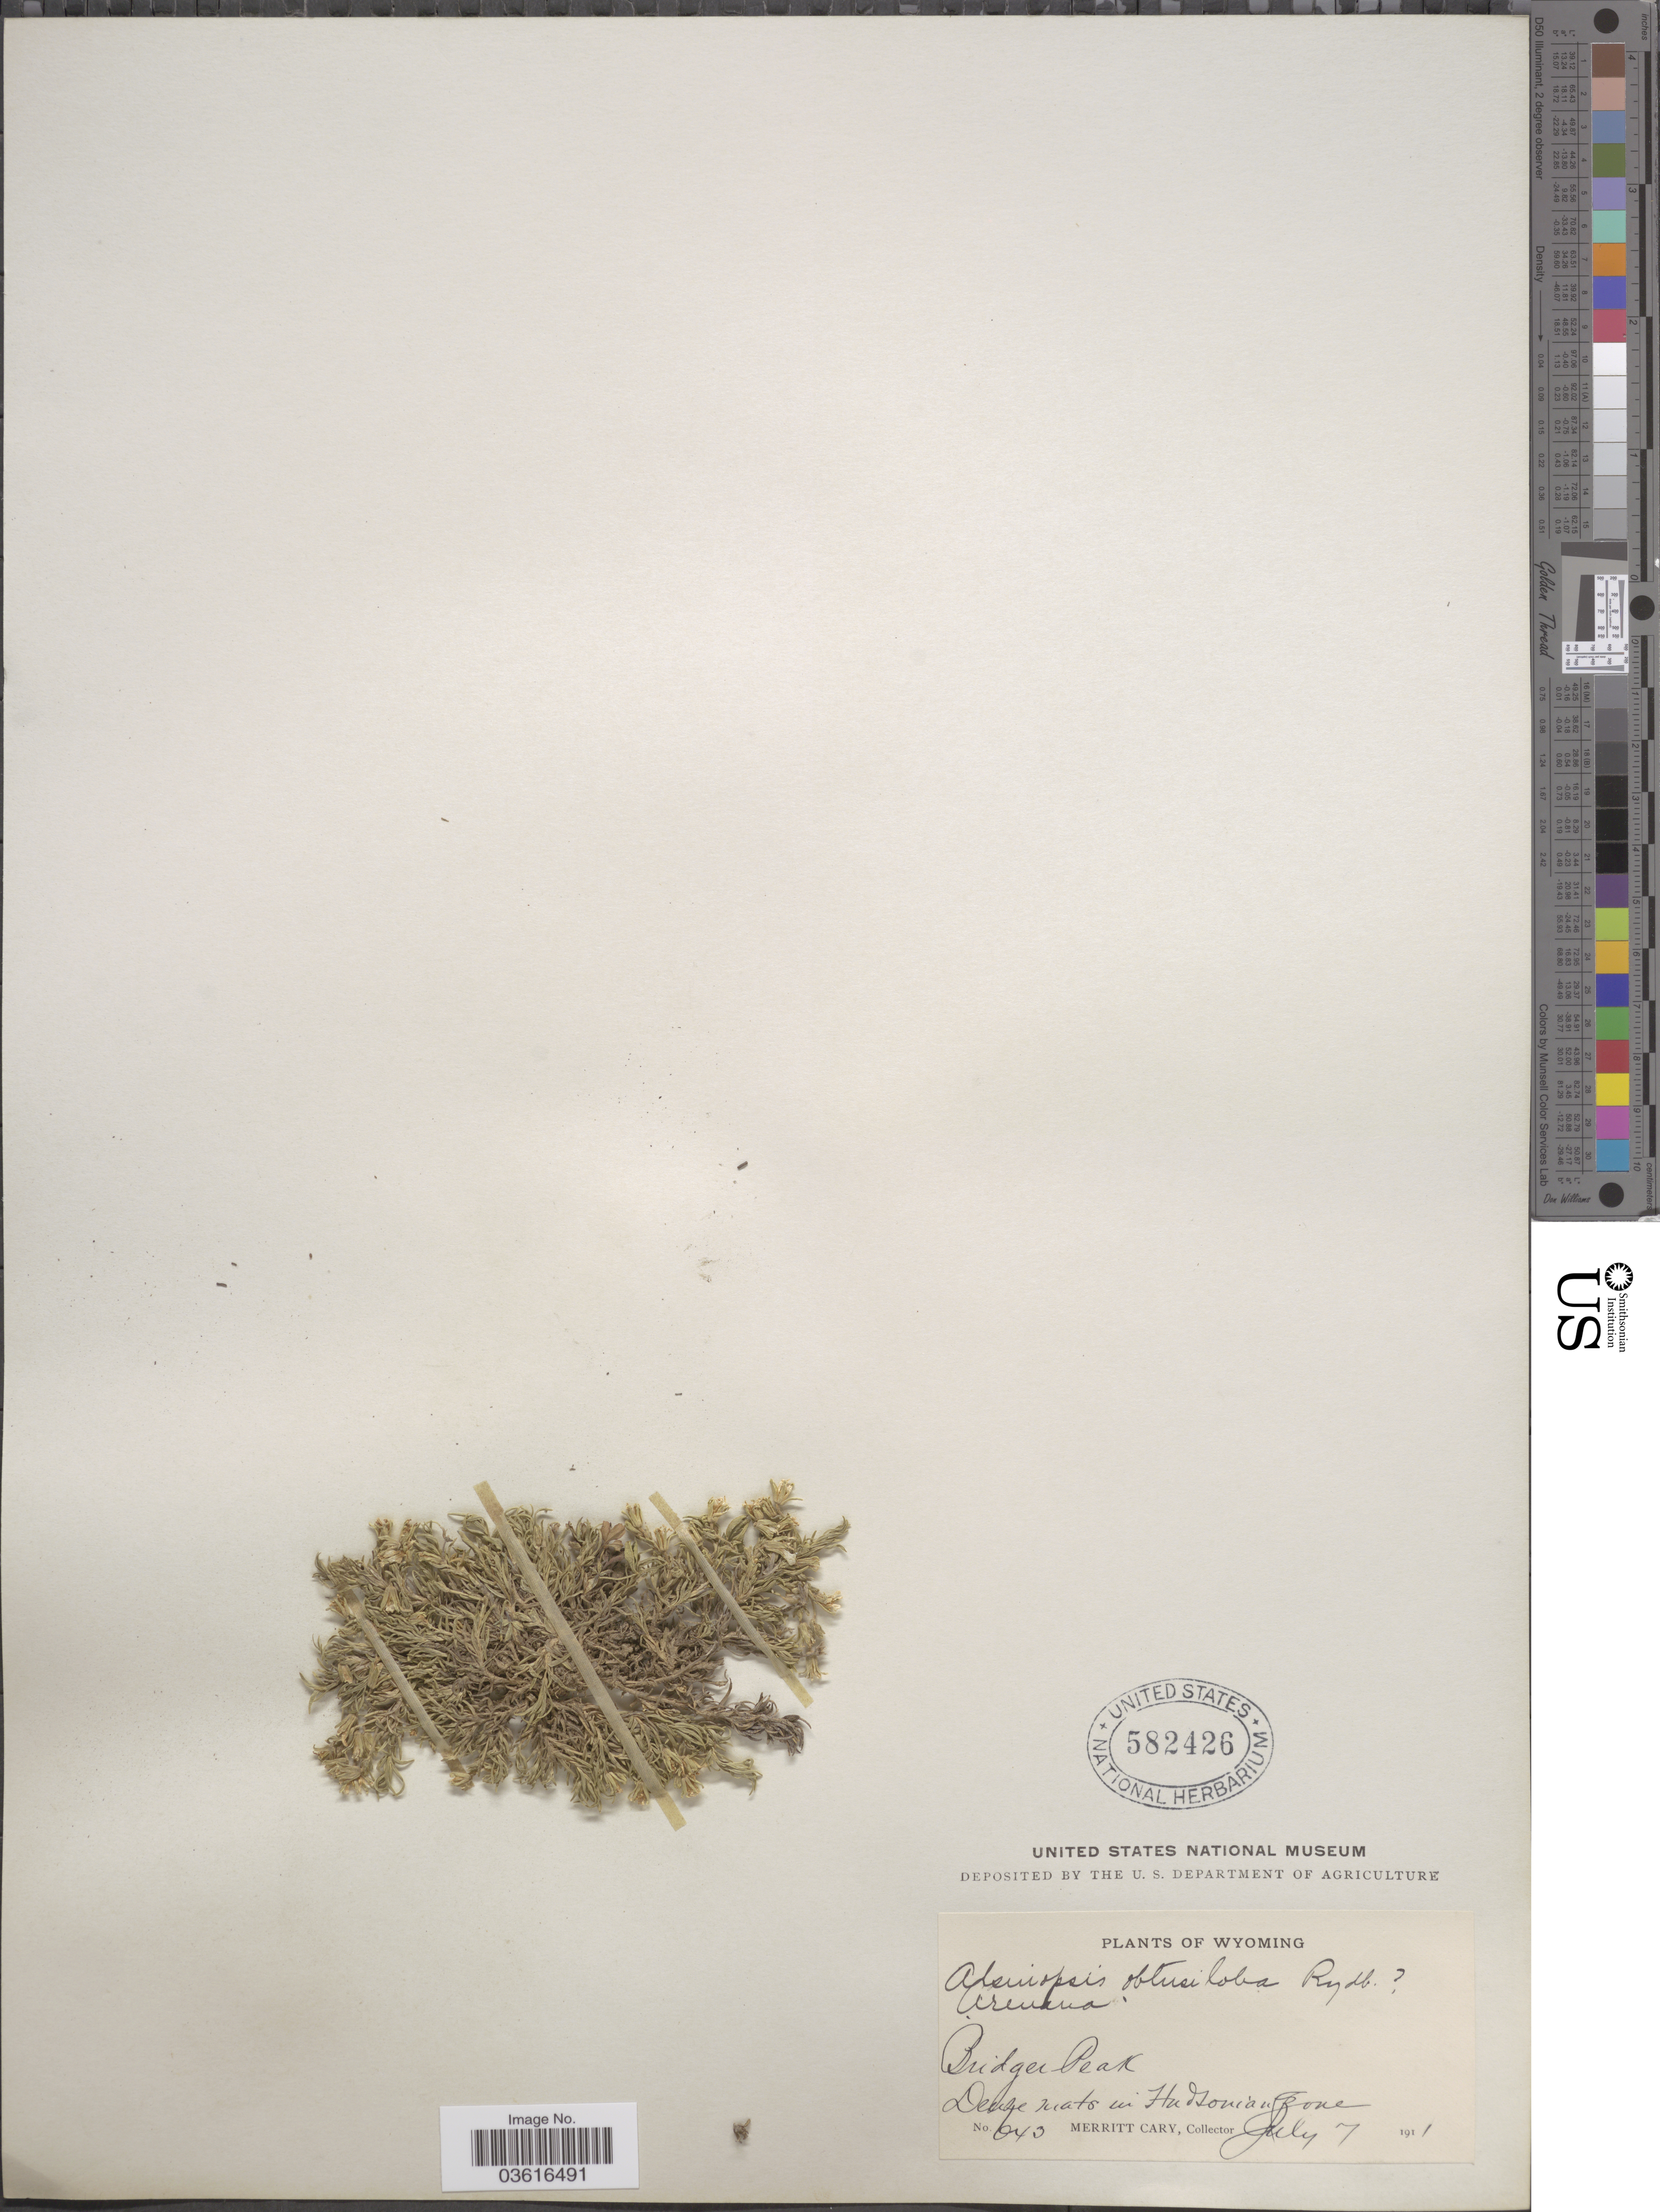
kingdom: Plantae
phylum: Tracheophyta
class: Magnoliopsida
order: Caryophyllales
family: Caryophyllaceae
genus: Cherleria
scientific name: Cherleria obtusiloba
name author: (Rydb.) A.J. Moore & Dillenb.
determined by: Strong, M. T., (US), Smithsonian Institution - National Museum of Natural History (UNITED STATES)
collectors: M. Cary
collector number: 643*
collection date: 1911-07-07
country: United States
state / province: Wyoming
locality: Bridger Peak. Dense mats in Hudsonian Zone.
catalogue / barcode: US 582426